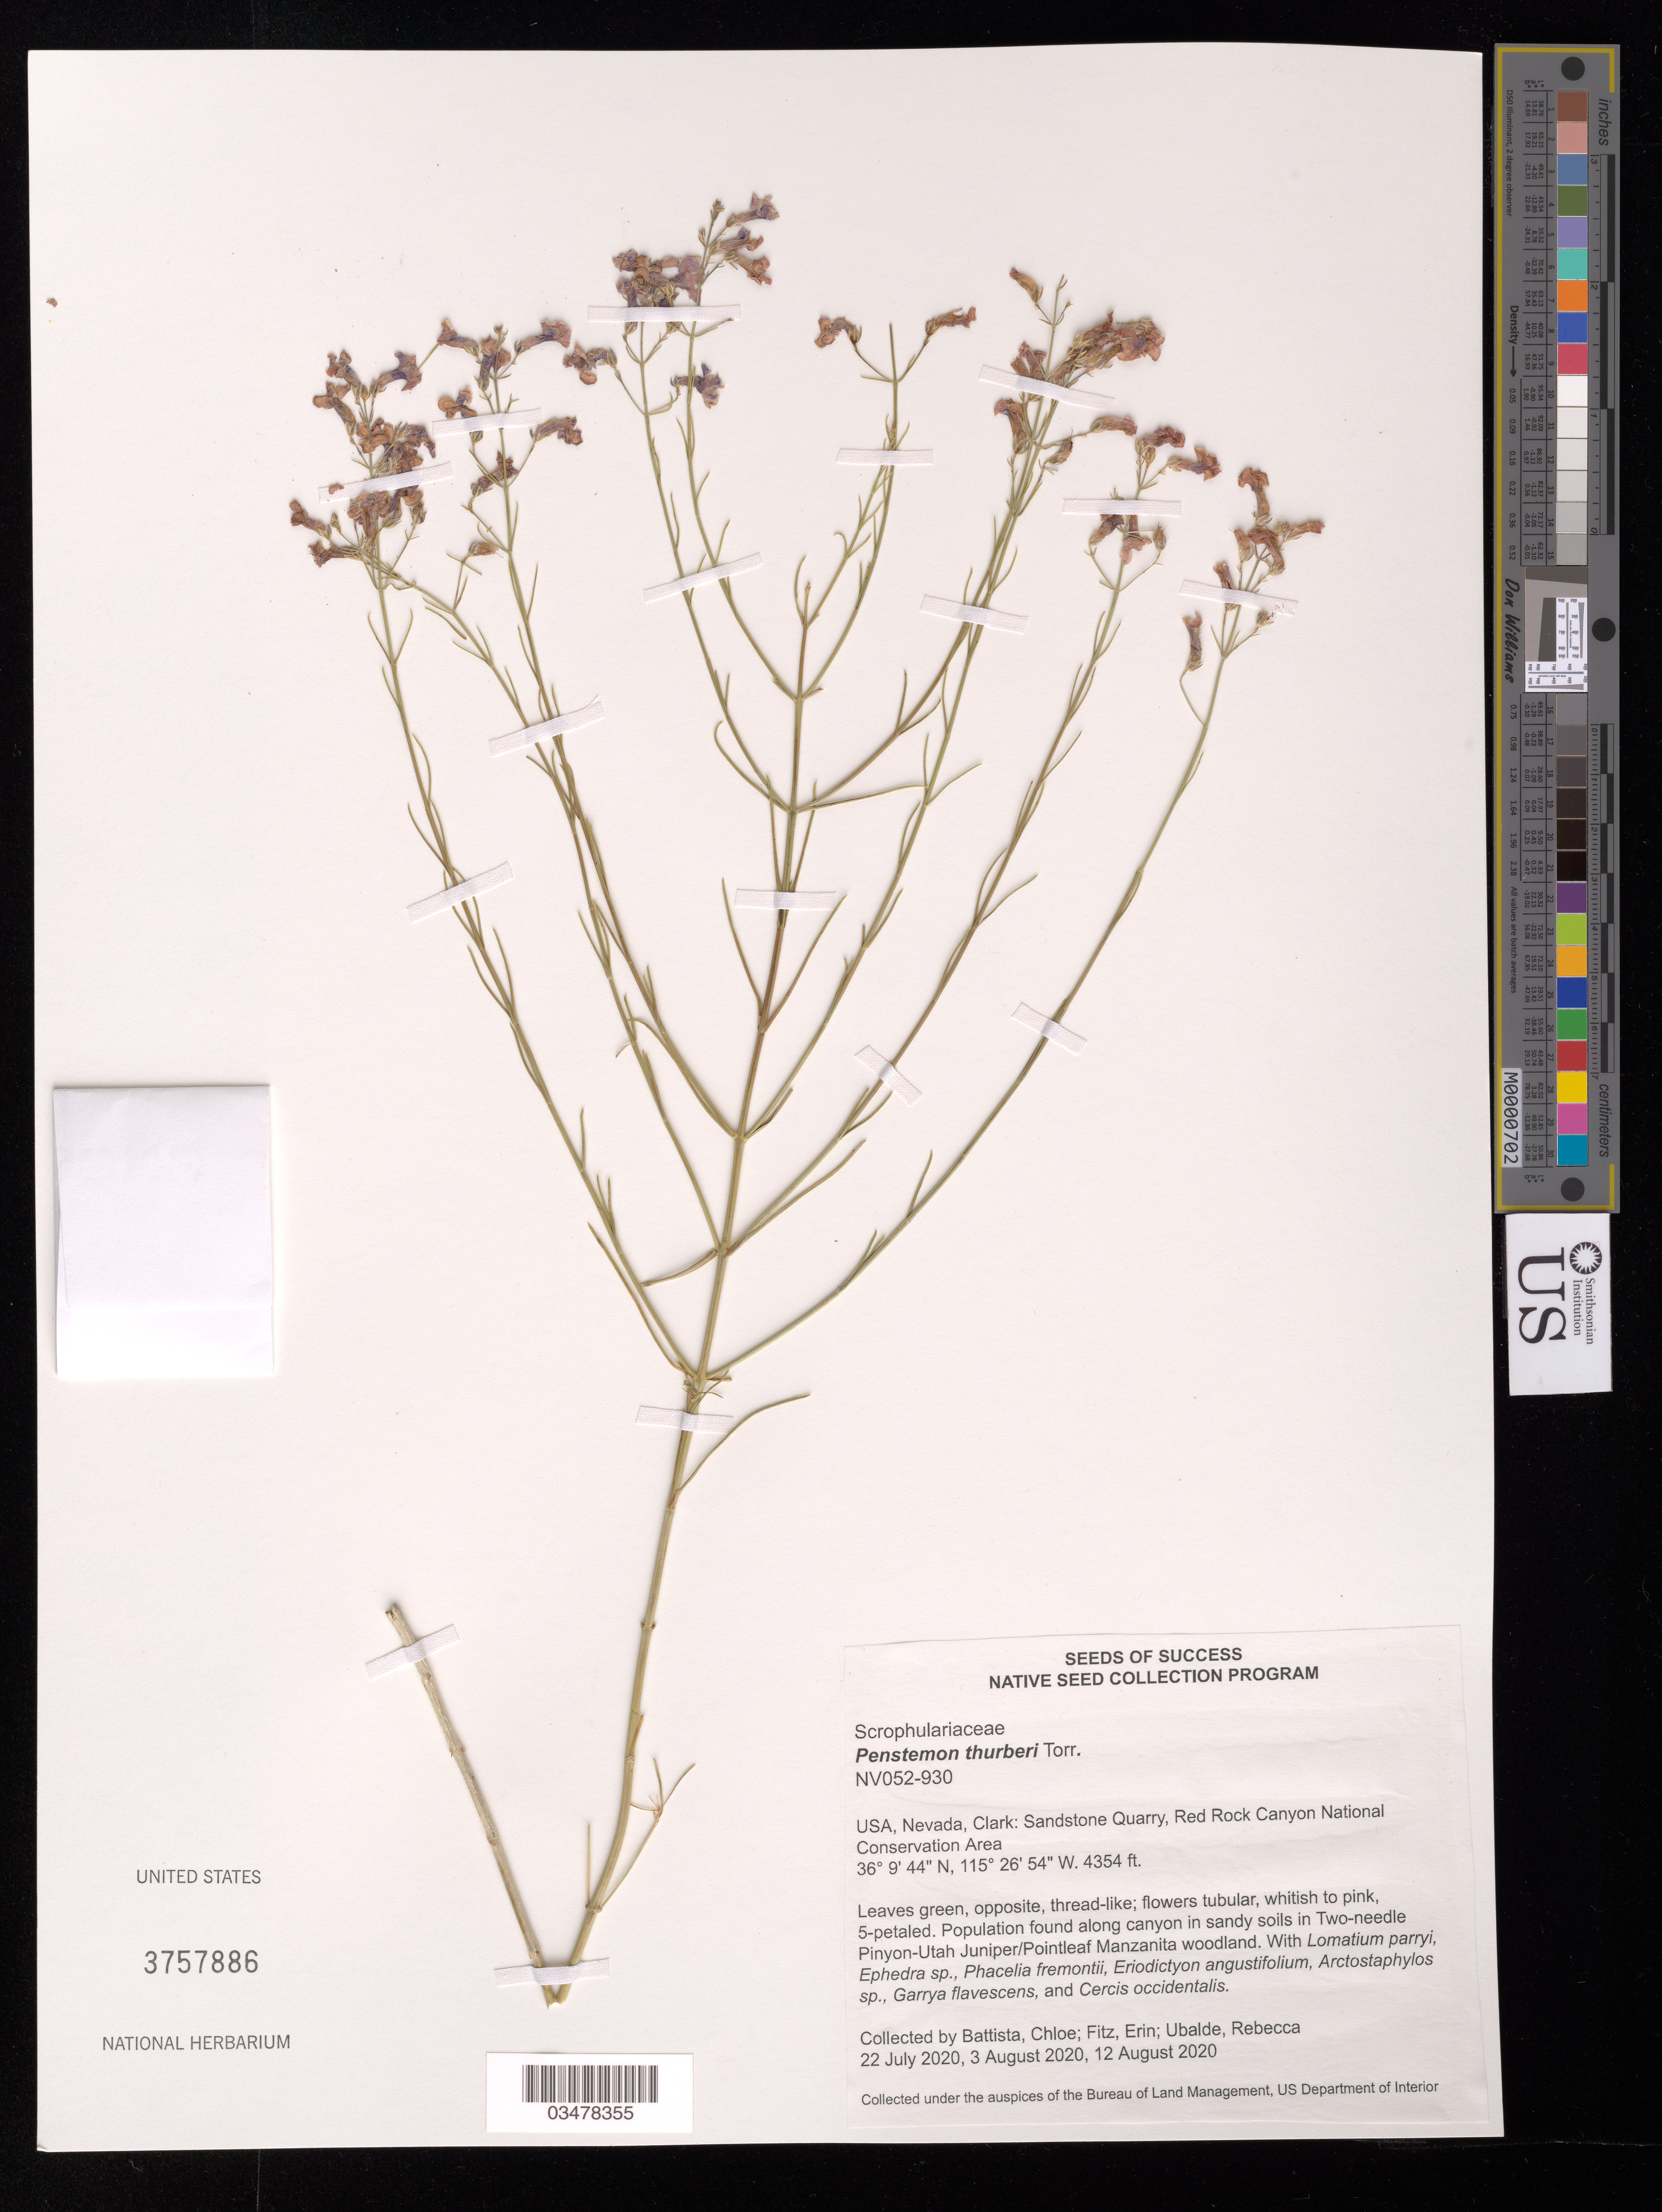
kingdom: Plantae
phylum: Tracheophyta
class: Magnoliopsida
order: Lamiales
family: Plantaginaceae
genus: Penstemon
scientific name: Penstemon thurberi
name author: Torr.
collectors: C. Battista, E. Fitz & R. Ubalde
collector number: NV052-930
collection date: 2020-07-22/2020-08-12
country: United States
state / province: Nevada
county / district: Clark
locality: Red Rock Canyon National Conservation Area - Sandstone Quarry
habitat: Along canyon in sandy soils. Two-needle Pinyon-Utah Juniper/Pointleaf Manzanita woodland. With Lomatium parryi, Ephedra sp., Garrya flavescens, etc.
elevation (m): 1327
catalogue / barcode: US 3757886